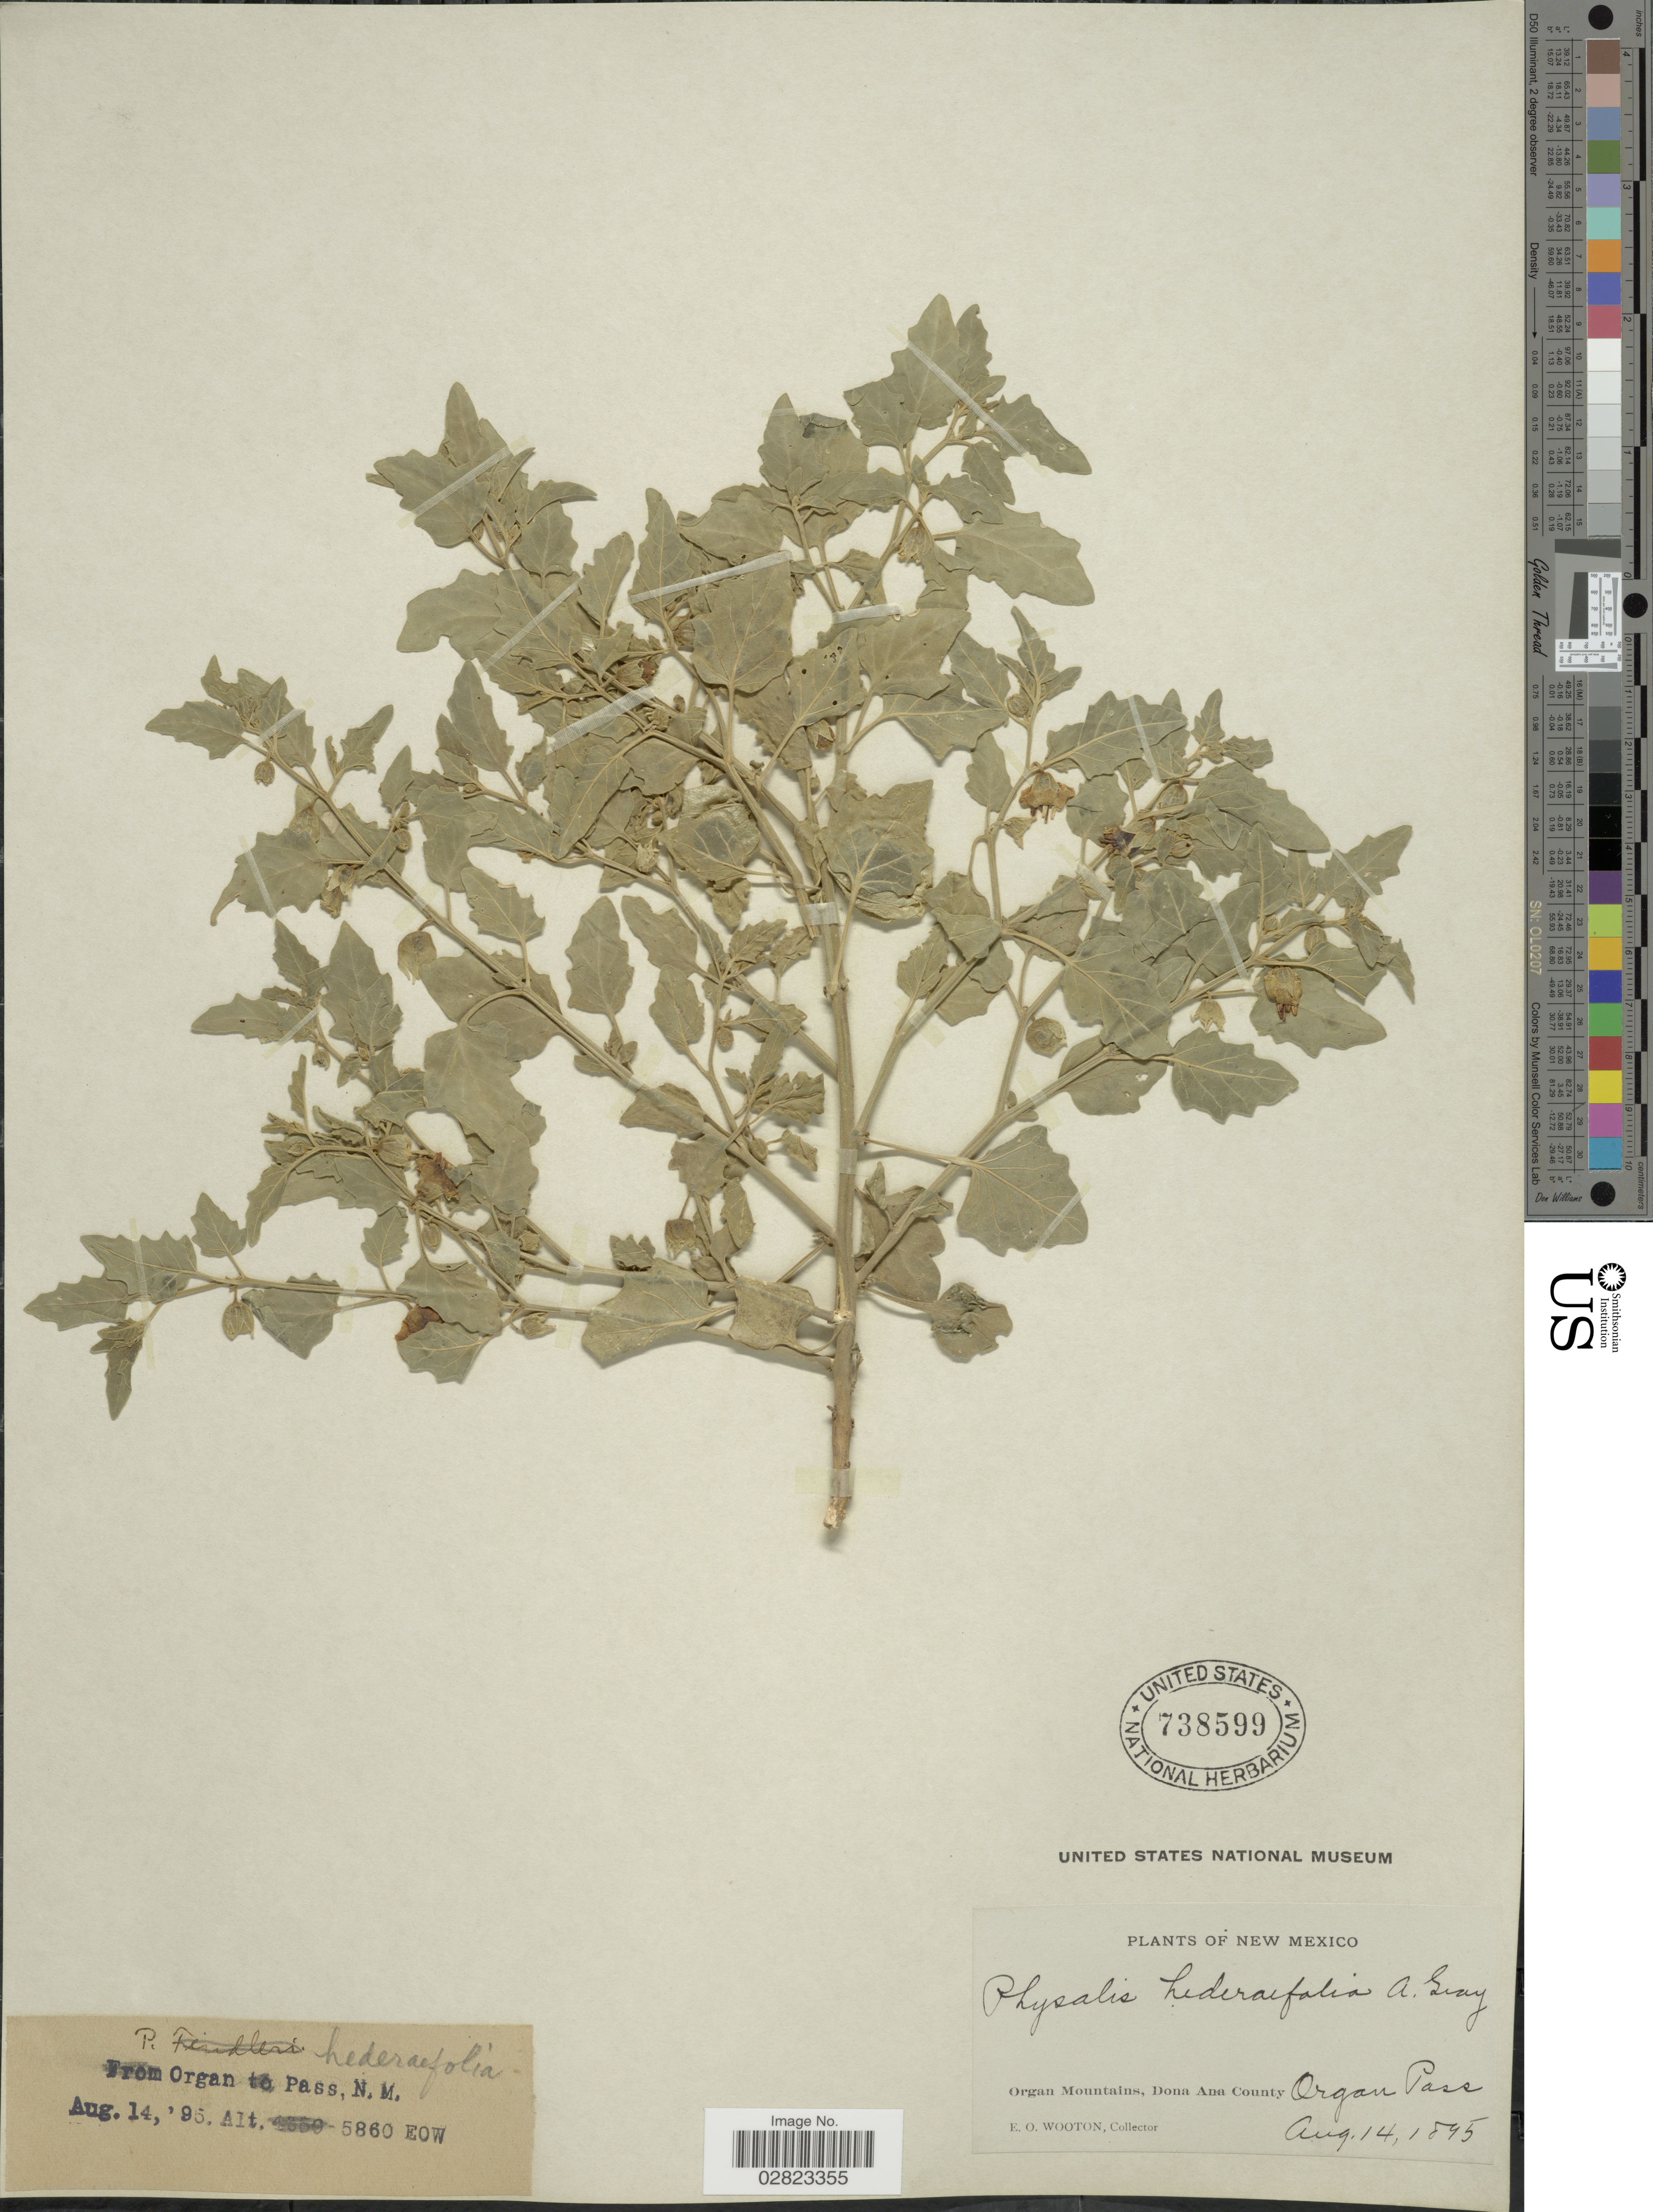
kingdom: Plantae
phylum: Tracheophyta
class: Magnoliopsida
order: Solanales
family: Solanaceae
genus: Physalis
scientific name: Physalis hederifolia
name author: A. Gray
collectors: E. O. Wooton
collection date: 1895-08-14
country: United States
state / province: New Mexico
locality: Organ Mountains, Dona Ana County, Organ Pass.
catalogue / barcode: US 738599